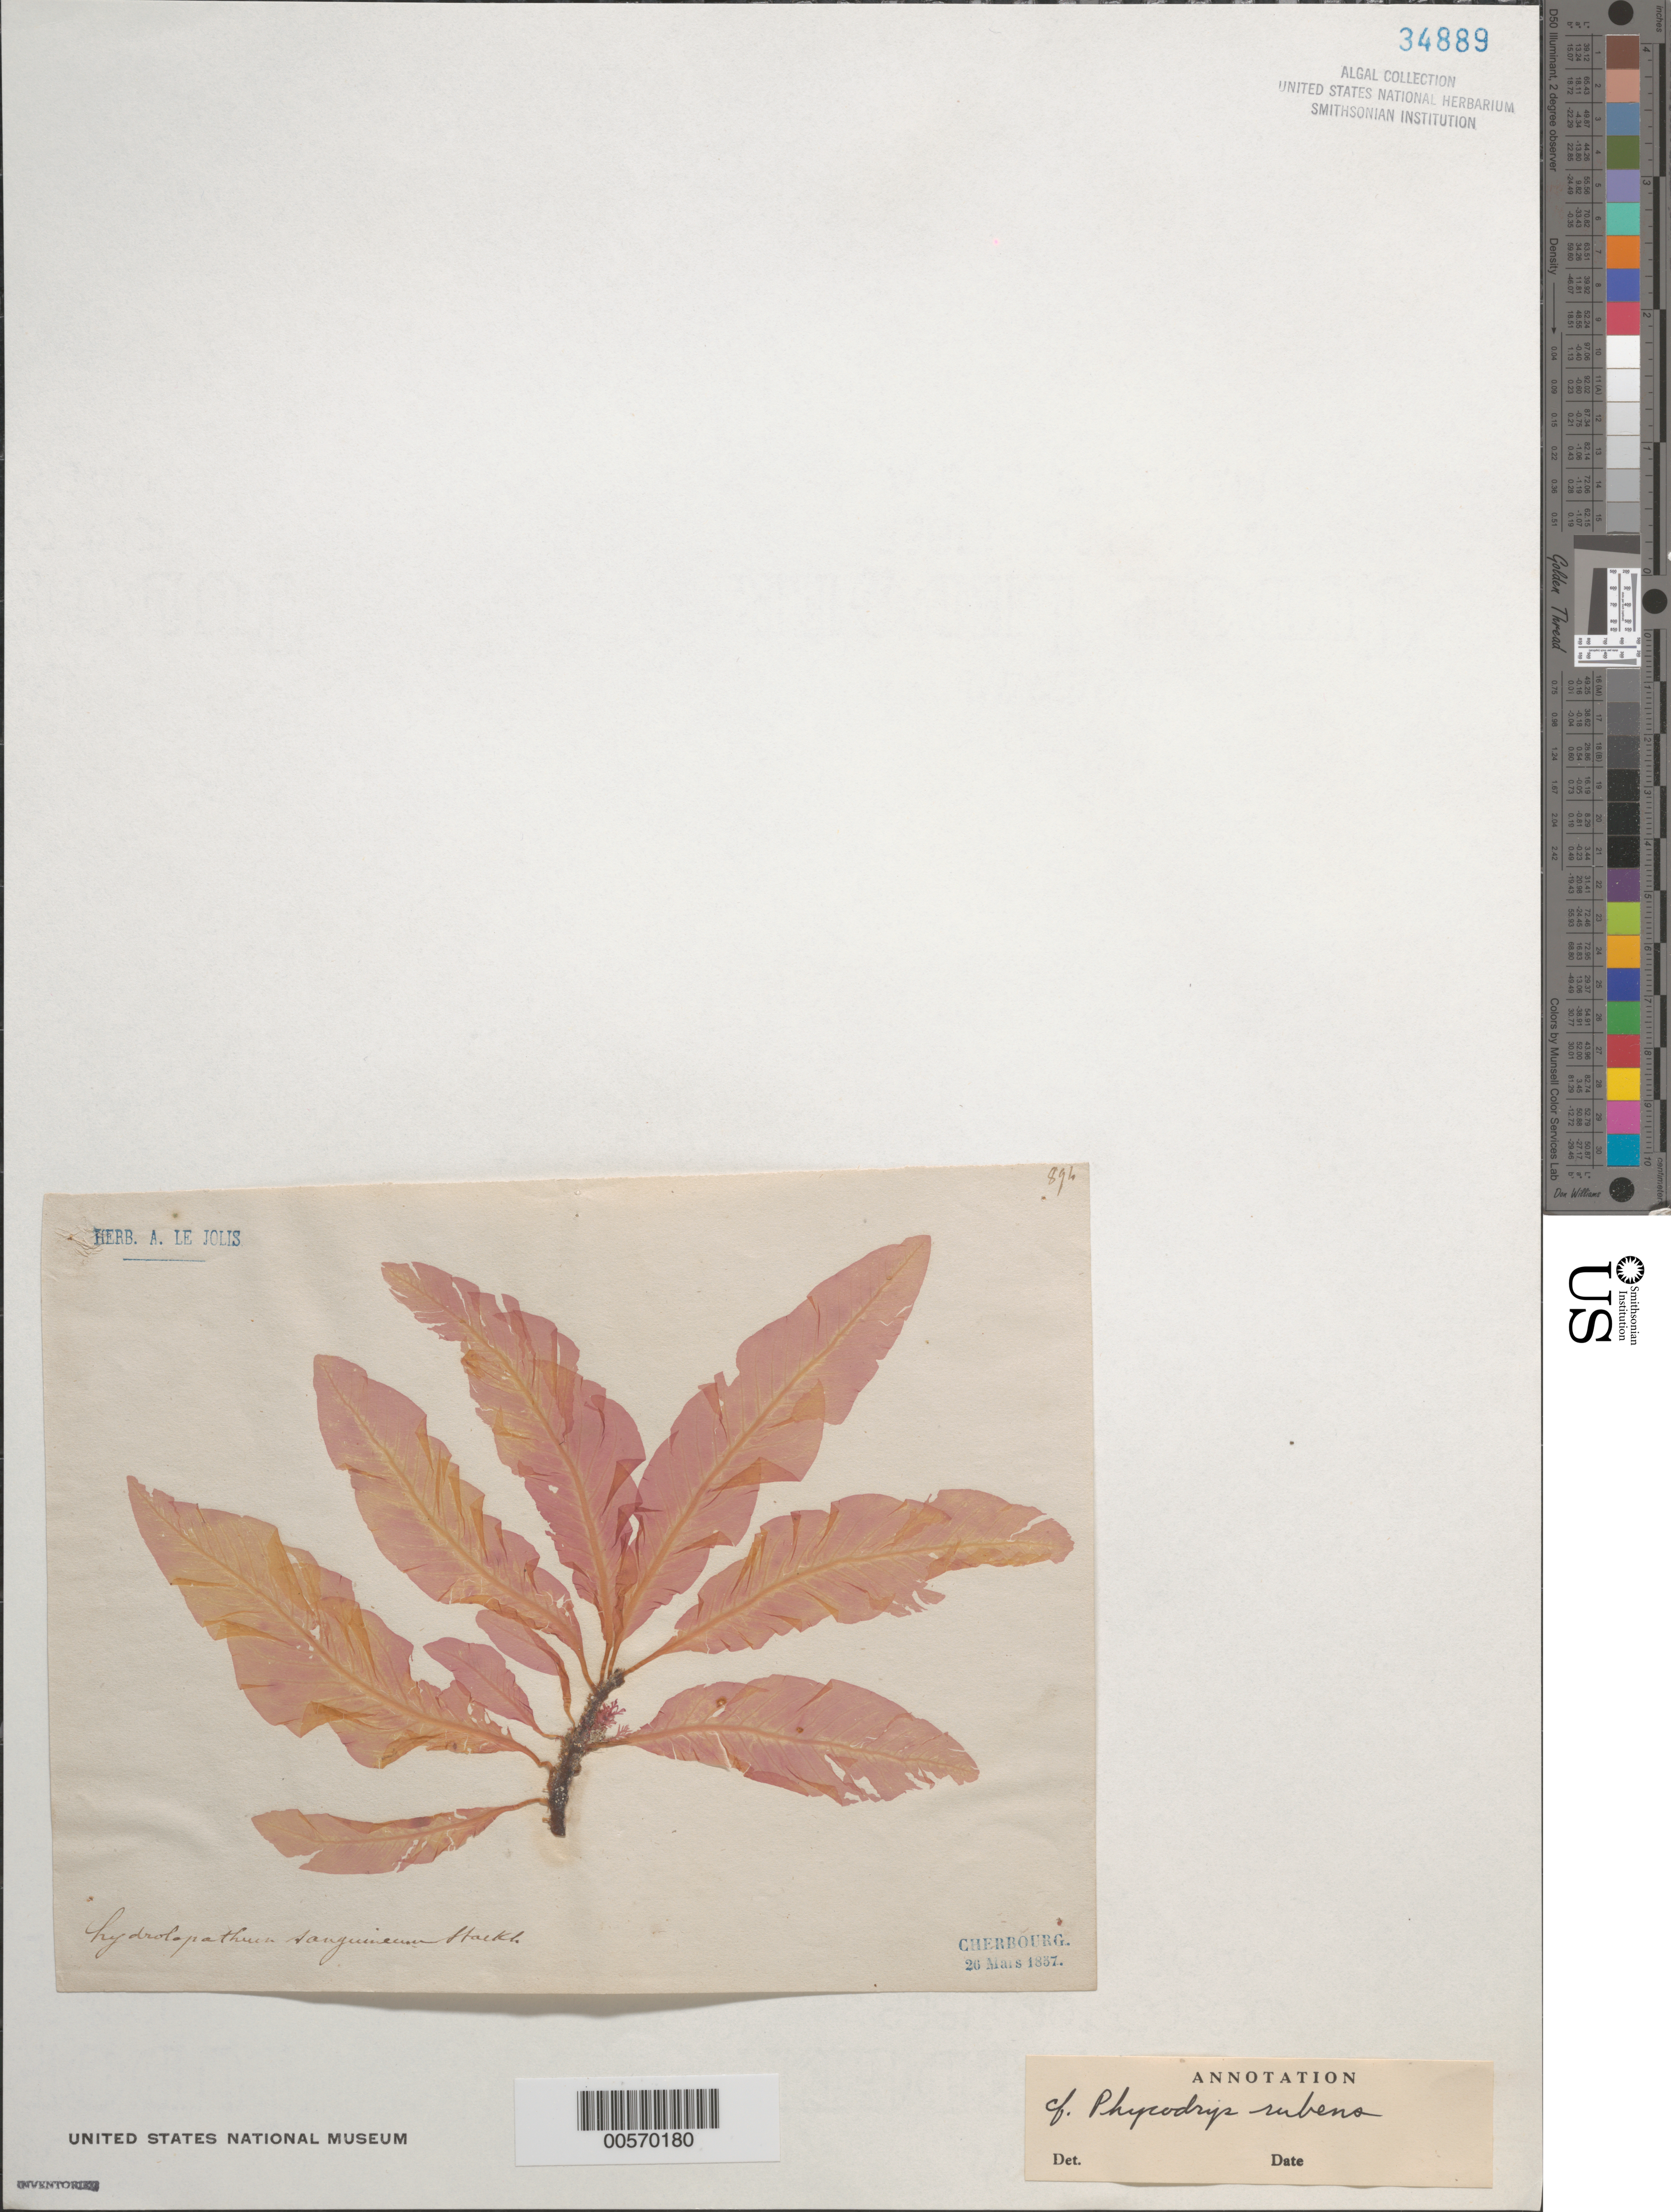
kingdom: Plantae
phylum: Rhodophyta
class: Florideophyceae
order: Ceramiales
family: Delesseriaceae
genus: Phycodrys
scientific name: Phycodrys rubens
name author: (L.) Batters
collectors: Le Jolis, A. F. (herbarium)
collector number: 894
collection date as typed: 26 Mar 1857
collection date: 1857-03-26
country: France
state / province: Normandie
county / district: Manche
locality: Cherbourg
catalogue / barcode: US 34889